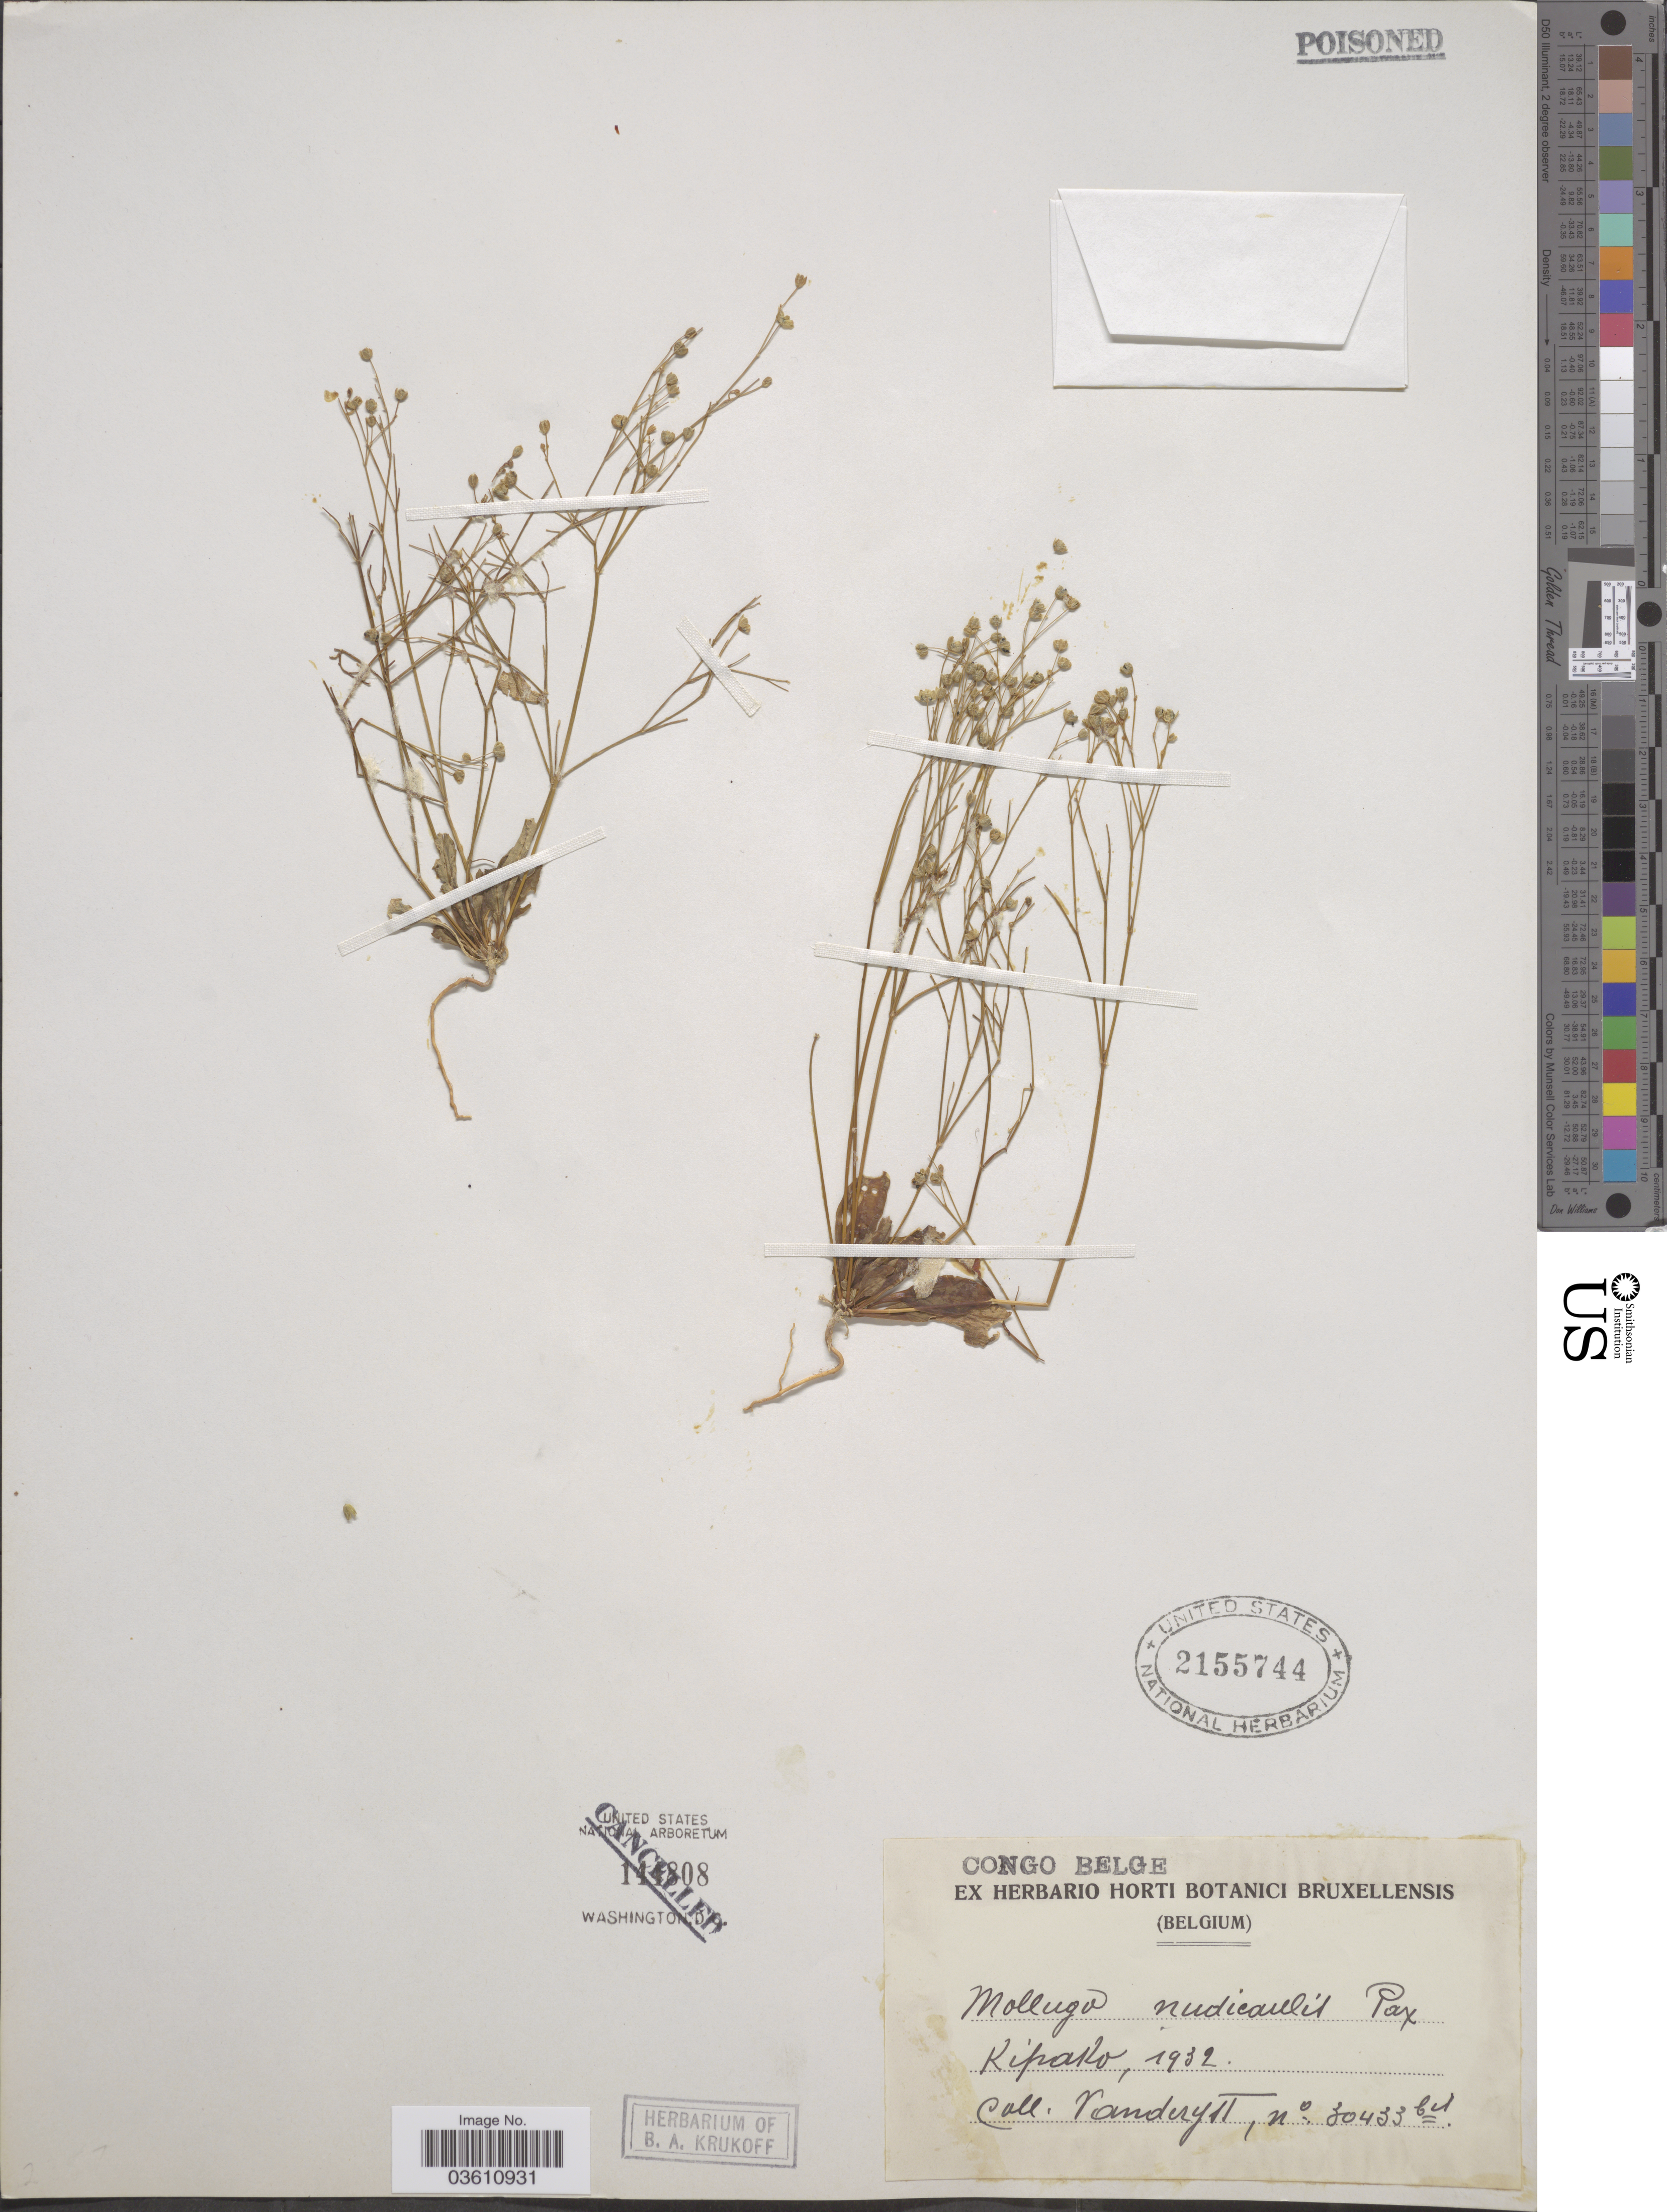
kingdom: Plantae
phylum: Tracheophyta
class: Magnoliopsida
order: Caryophyllales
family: Molluginaceae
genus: Paramollugo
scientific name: Paramollugo nudicaulis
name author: (Lam.) Thulin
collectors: Vanderyst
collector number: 30433bel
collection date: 1932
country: Congo, Democratic Republic of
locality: Congo Belge. Kipako.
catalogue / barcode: US 2155744